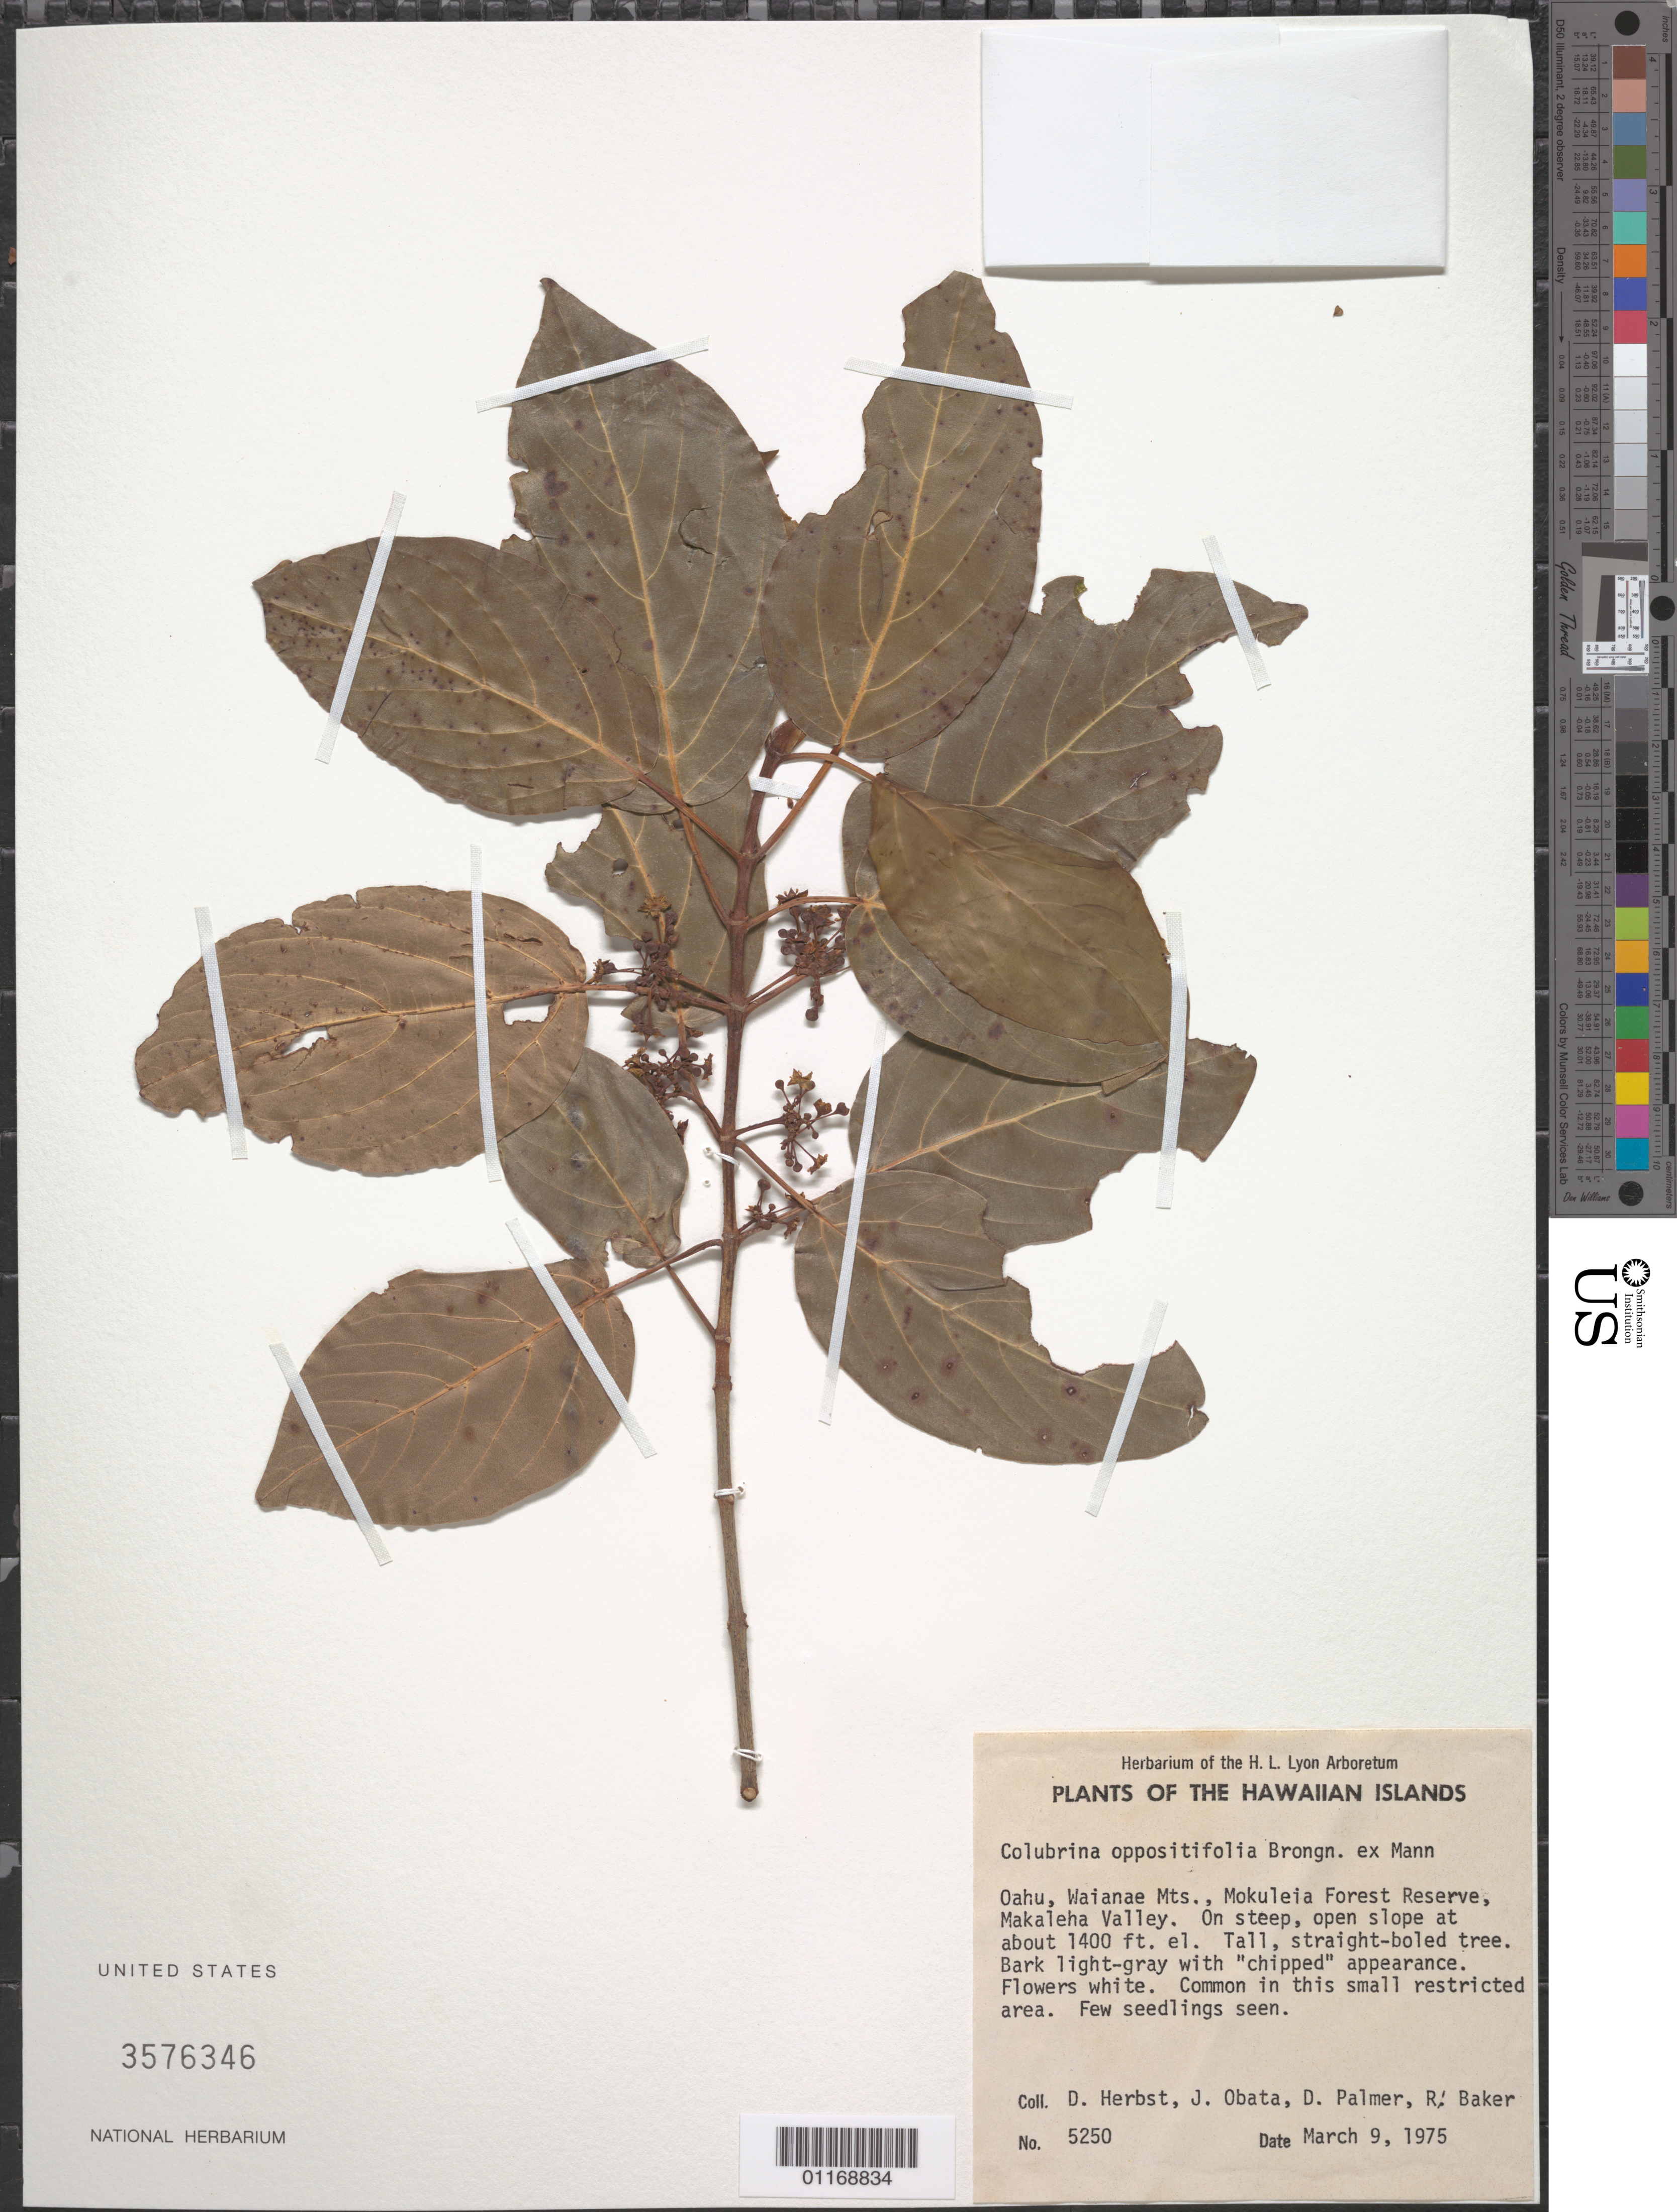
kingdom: Plantae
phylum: Tracheophyta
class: Magnoliopsida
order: Rosales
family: Rhamnaceae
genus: Colubrina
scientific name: Colubrina oppositifolia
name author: Brongn. ex H. Mann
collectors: D. R. Herbst, J. Obata, D. Palmer & R. Baker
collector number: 5250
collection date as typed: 9 Mar 1975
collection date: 1975-03-09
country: United States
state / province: Hawaii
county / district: Honolulu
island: Oahu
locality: Waianae Mts., Mokuleia Forest Reserve, Makaleha Valley.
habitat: Steep, open slope.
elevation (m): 427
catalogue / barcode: US 3576346